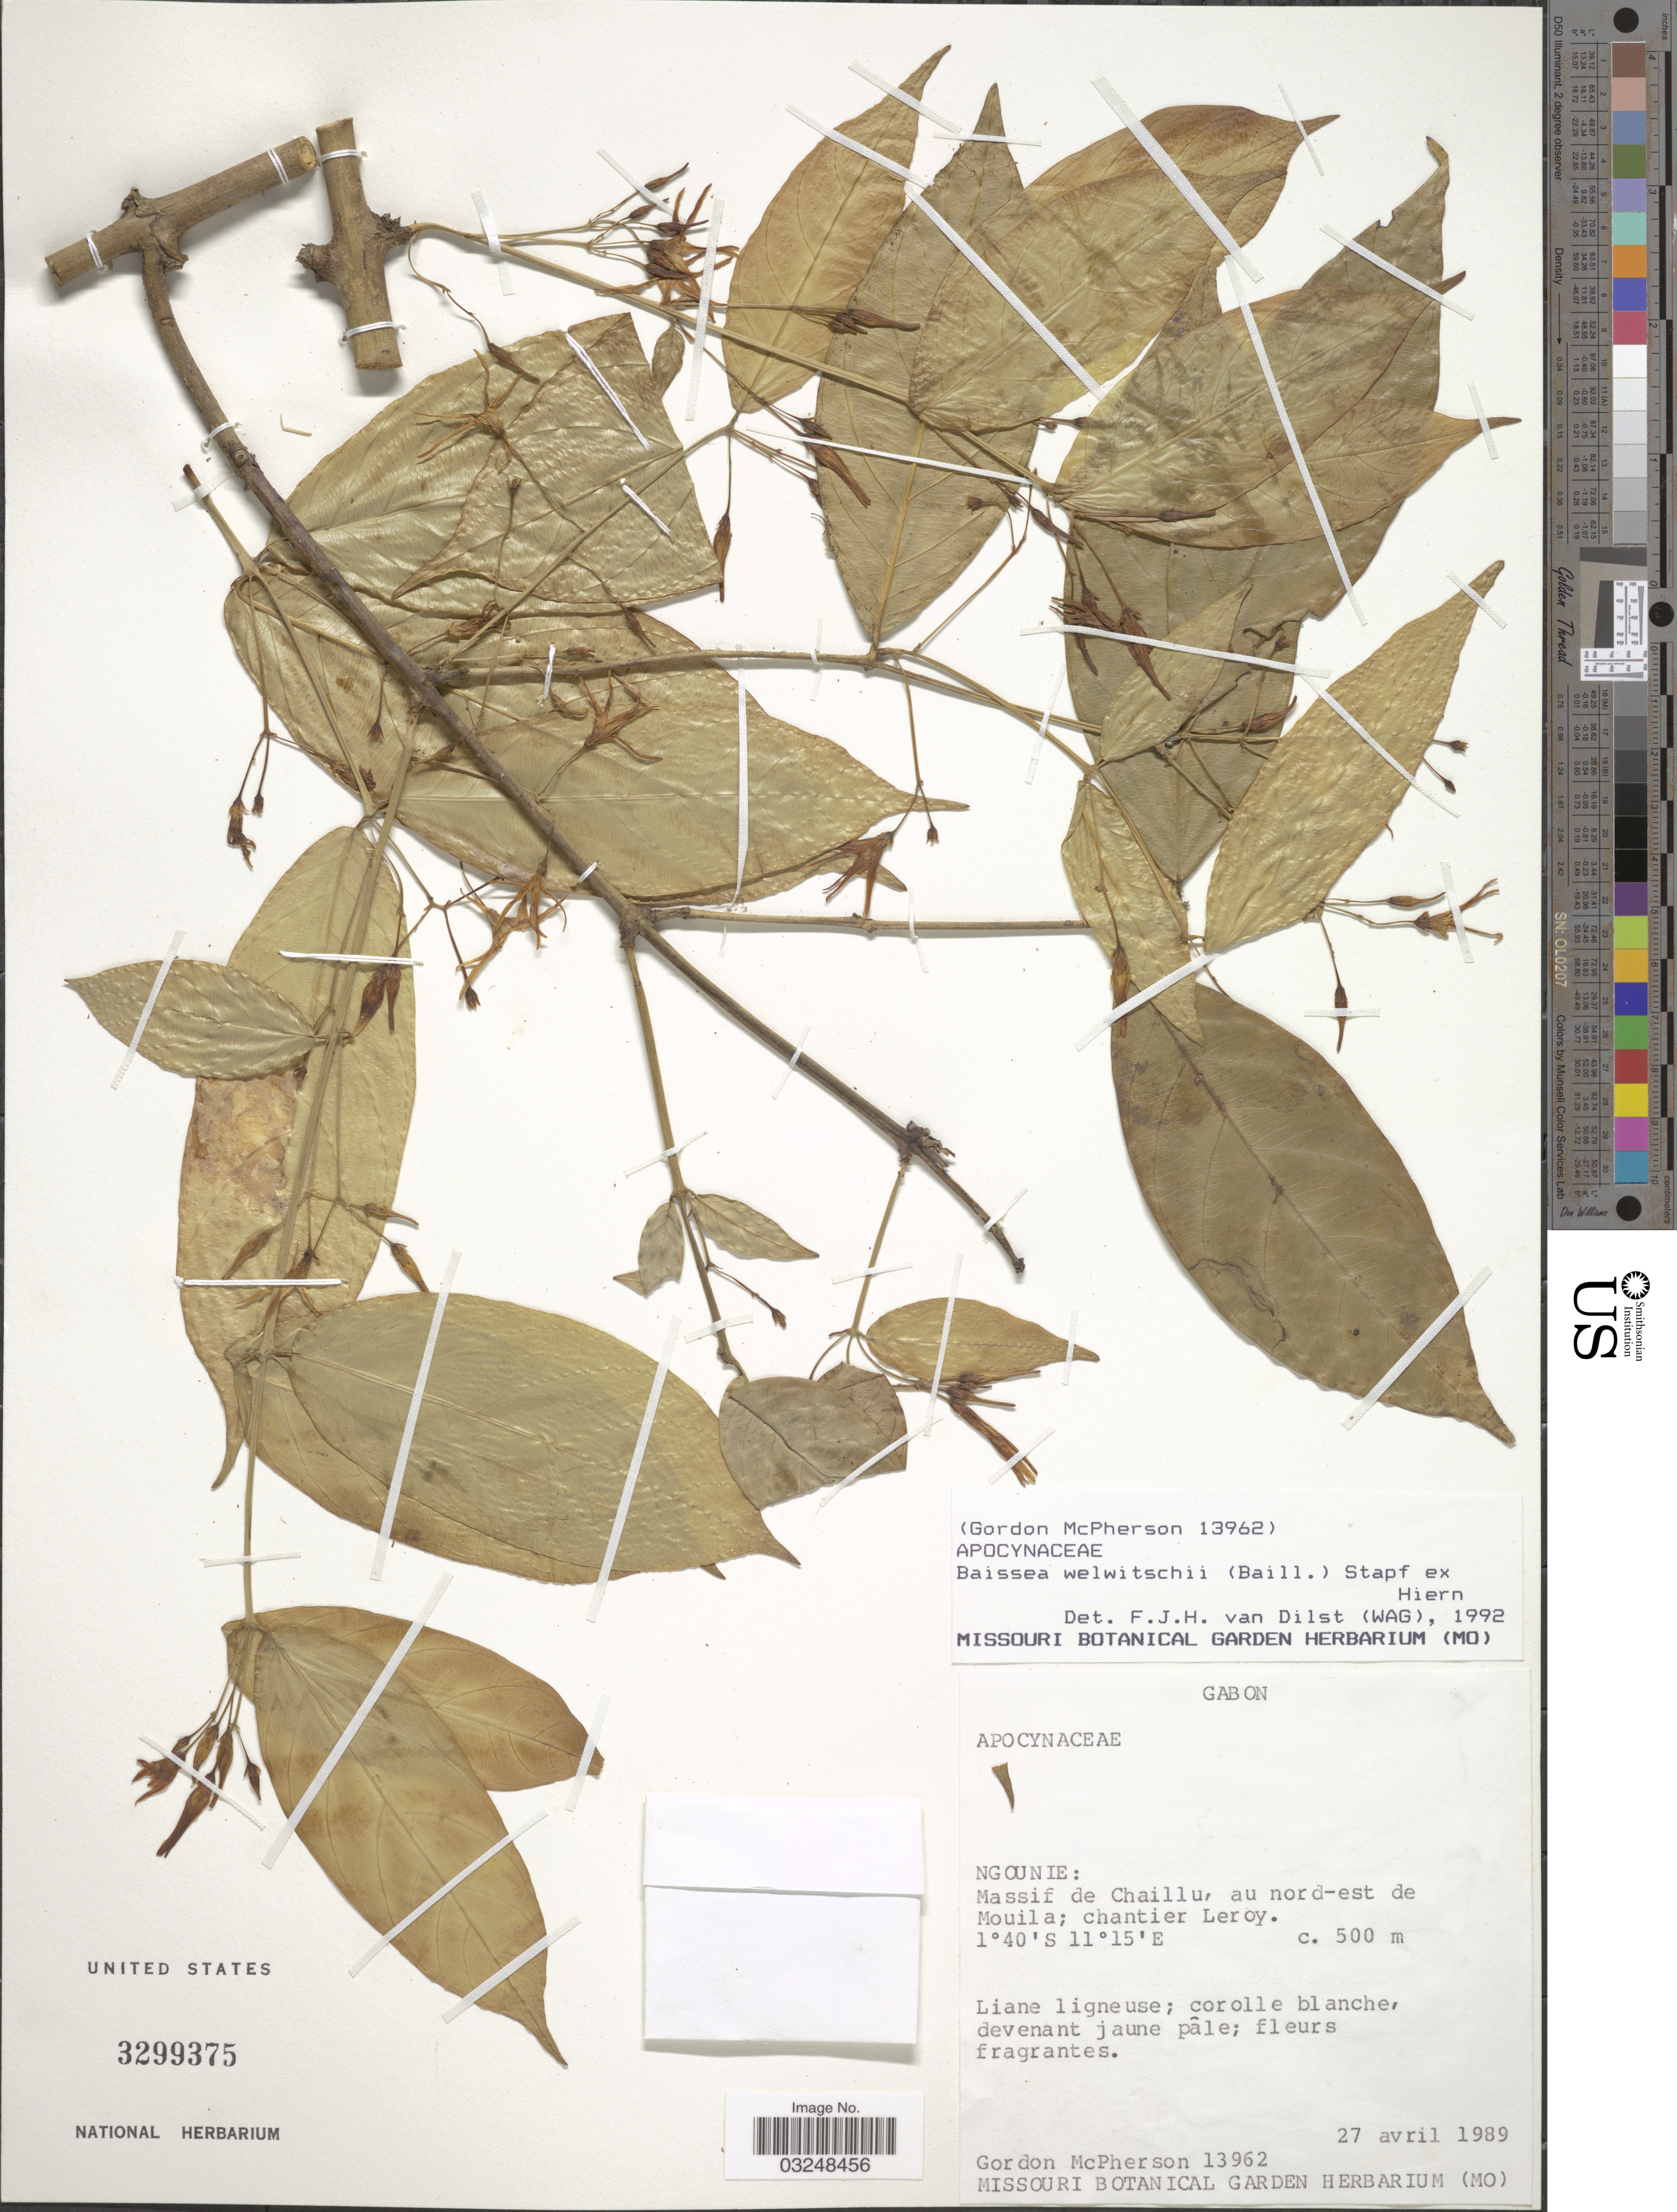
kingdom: Plantae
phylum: Tracheophyta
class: Magnoliopsida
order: Gentianales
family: Apocynaceae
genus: Baissea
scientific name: Baissea welwitschii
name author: (Baill.) Stapf ex Hiern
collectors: G. D. McPherson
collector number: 13962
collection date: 1989-04-27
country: Gabon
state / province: Ngounie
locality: Ngounie: Massif de Chaillu, au nord-est de Mouila; chantier Leroy.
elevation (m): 500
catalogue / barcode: US 3299375